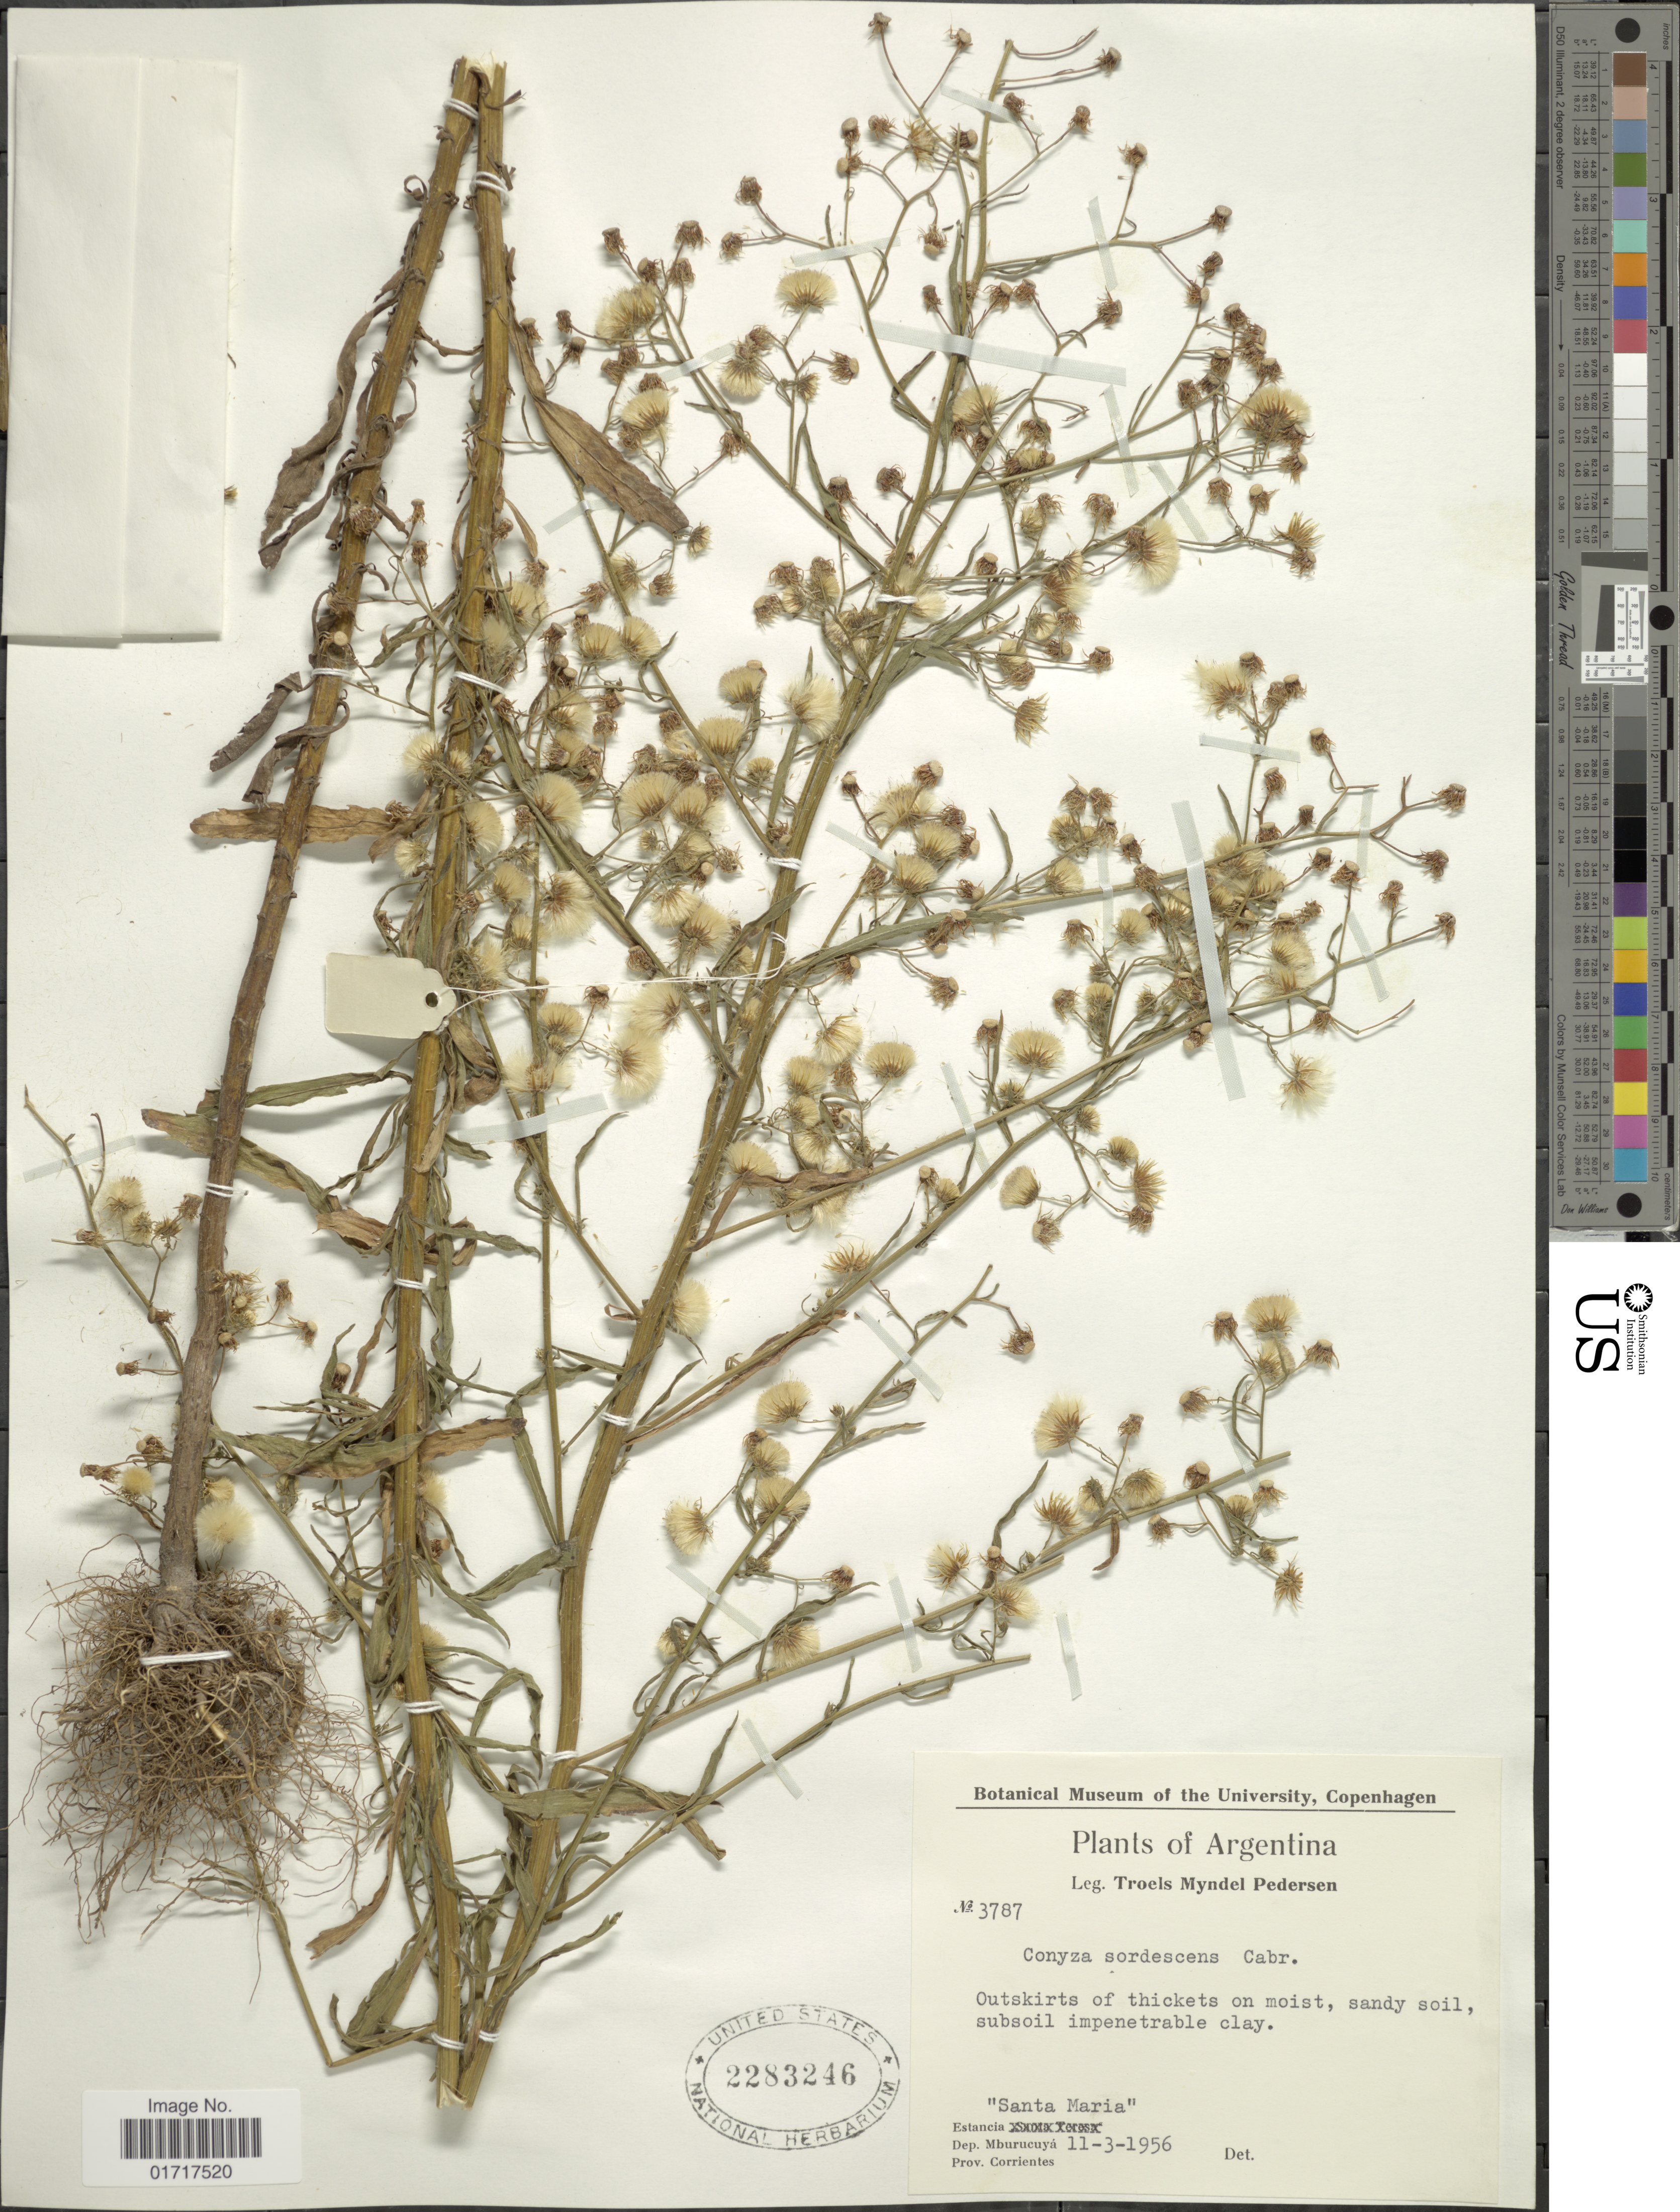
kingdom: Plantae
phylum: Tracheophyta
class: Magnoliopsida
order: Asterales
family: Asteraceae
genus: Conyza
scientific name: Conyza sordescens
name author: Cabrera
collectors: T. Pederson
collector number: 3787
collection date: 1956-03-11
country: Argentina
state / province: Corrientes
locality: Estancia "Santa Marta", Dep. Mburucuya, Prov. Corrientes.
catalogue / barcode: US 2283246